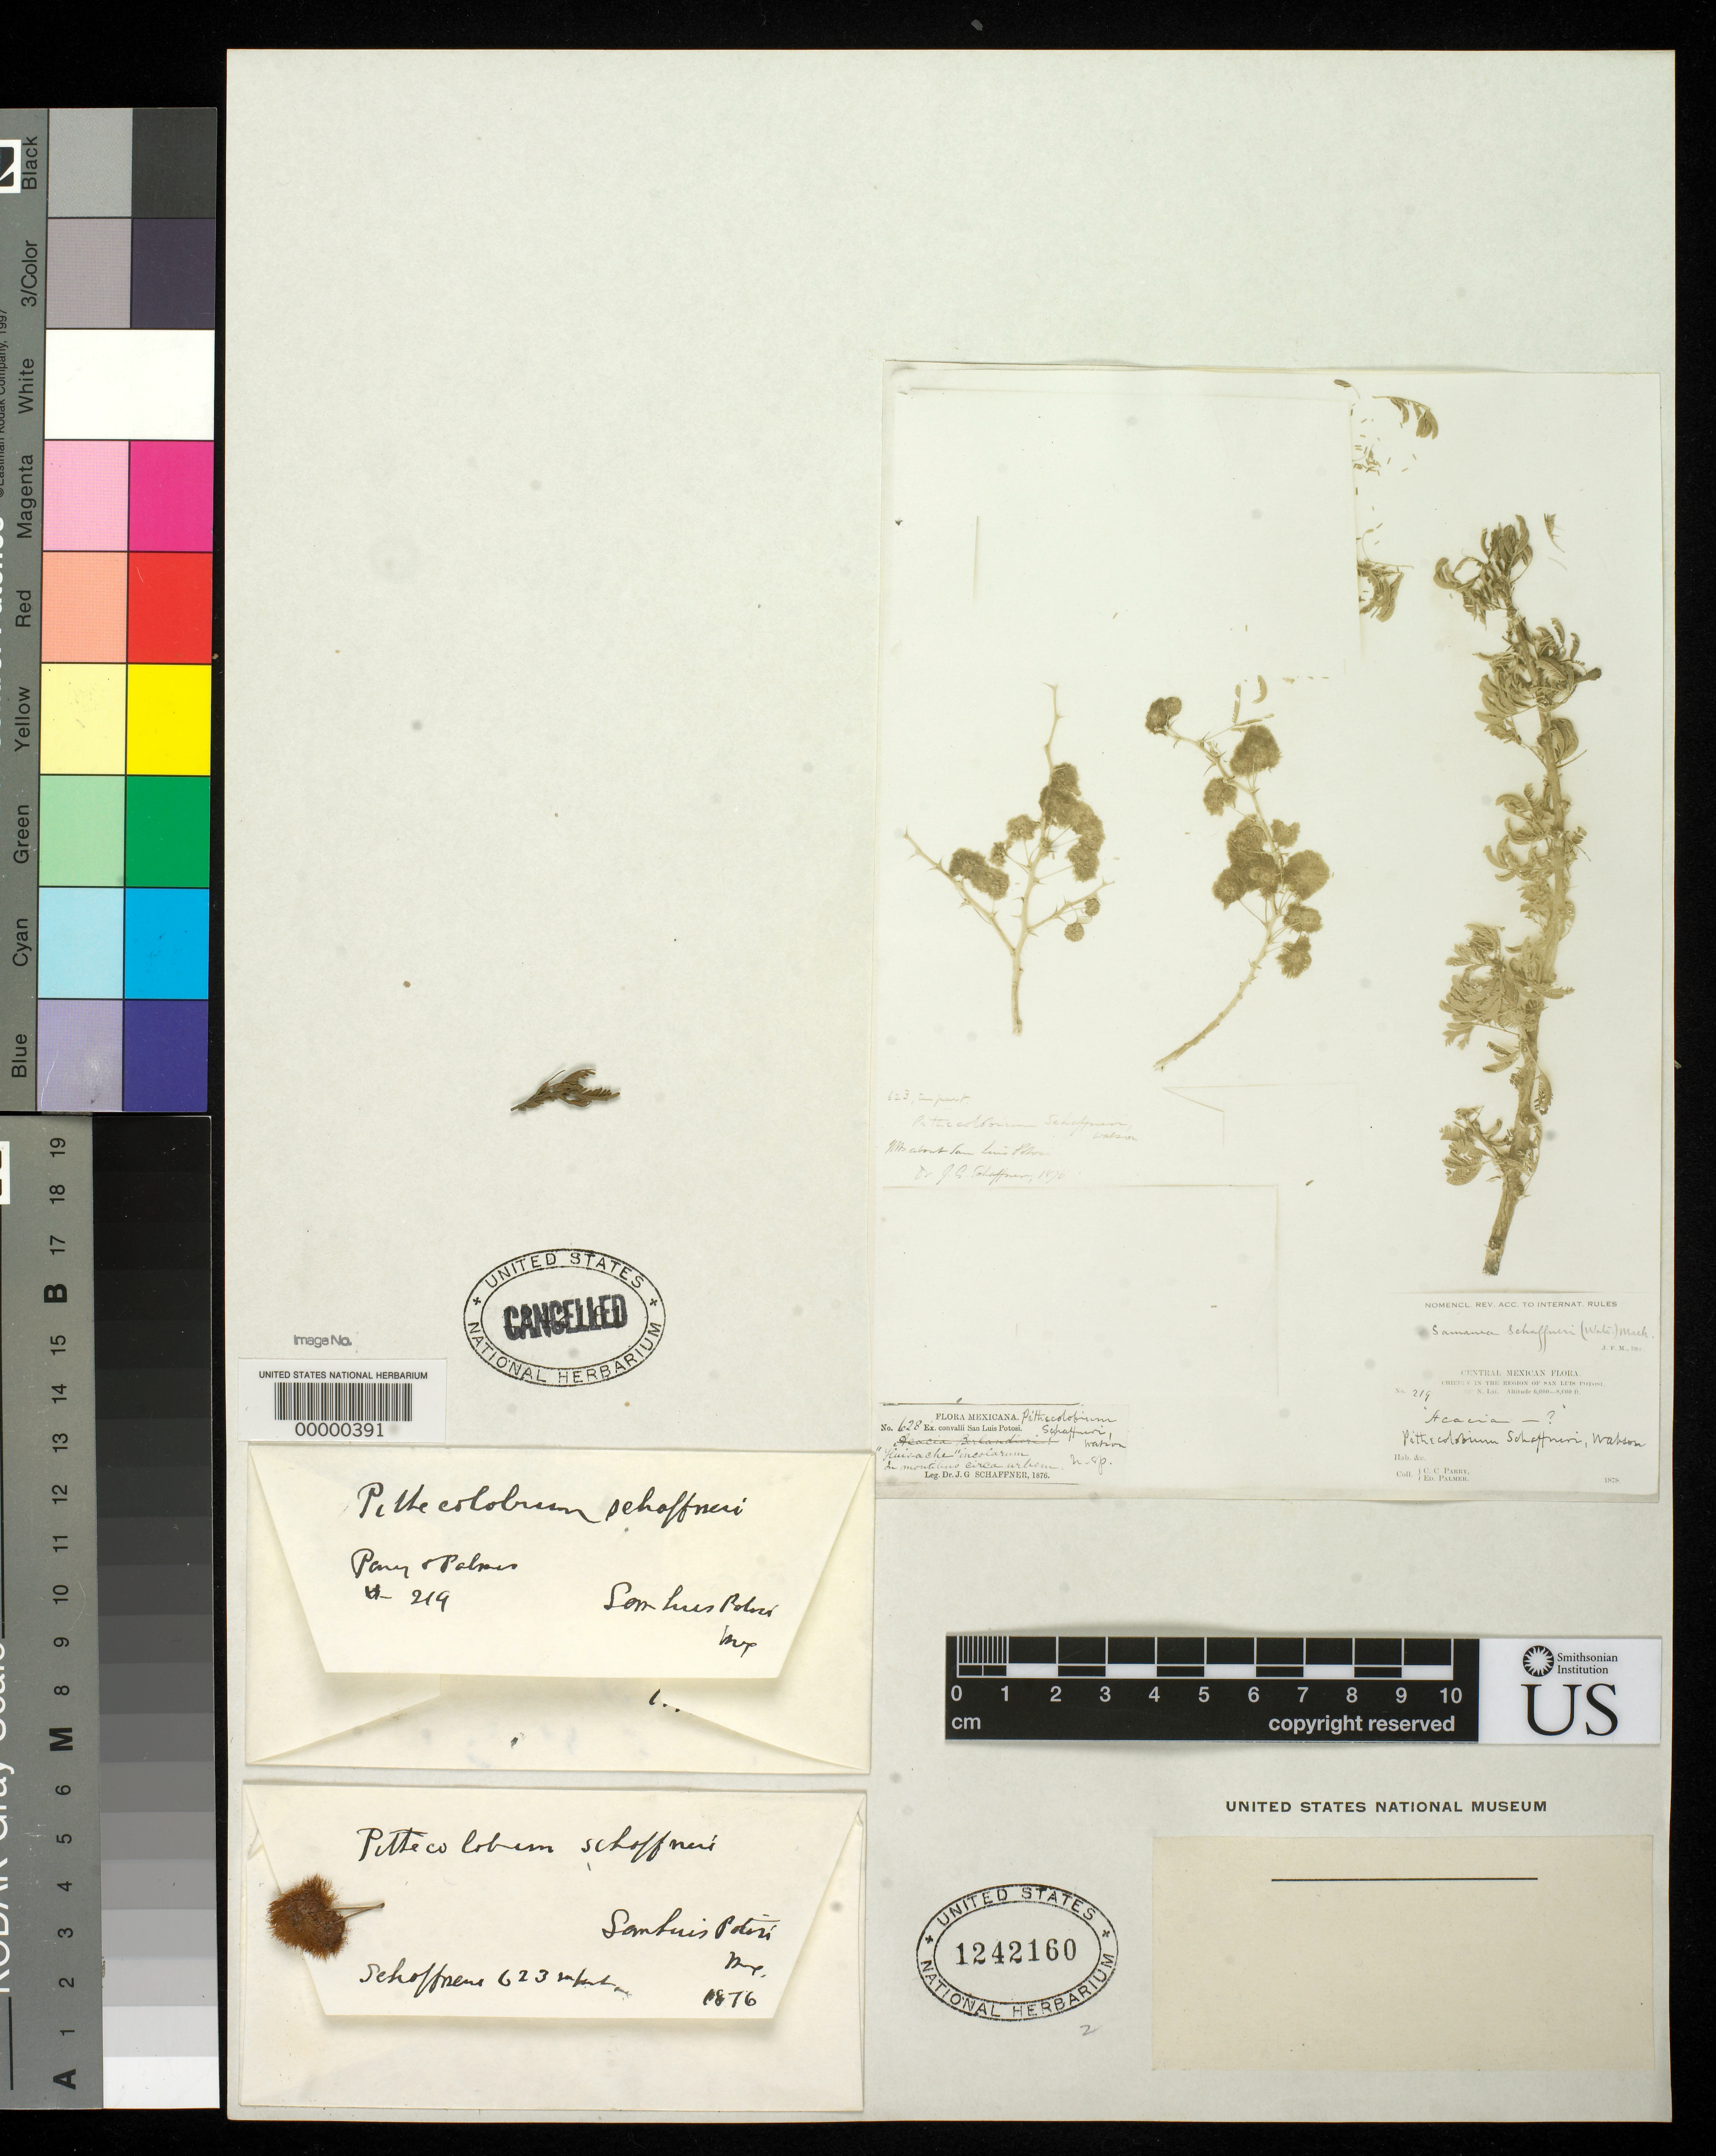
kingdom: Plantae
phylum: Tracheophyta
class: Magnoliopsida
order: Fabales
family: Fabaceae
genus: Pithecellobium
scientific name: Pithecellobium schaffneri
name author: S. Watson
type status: Syntype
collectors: J. G. Schaffner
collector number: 623 p.p.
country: Mexico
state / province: San Luis Potosi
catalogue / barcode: US 1242160